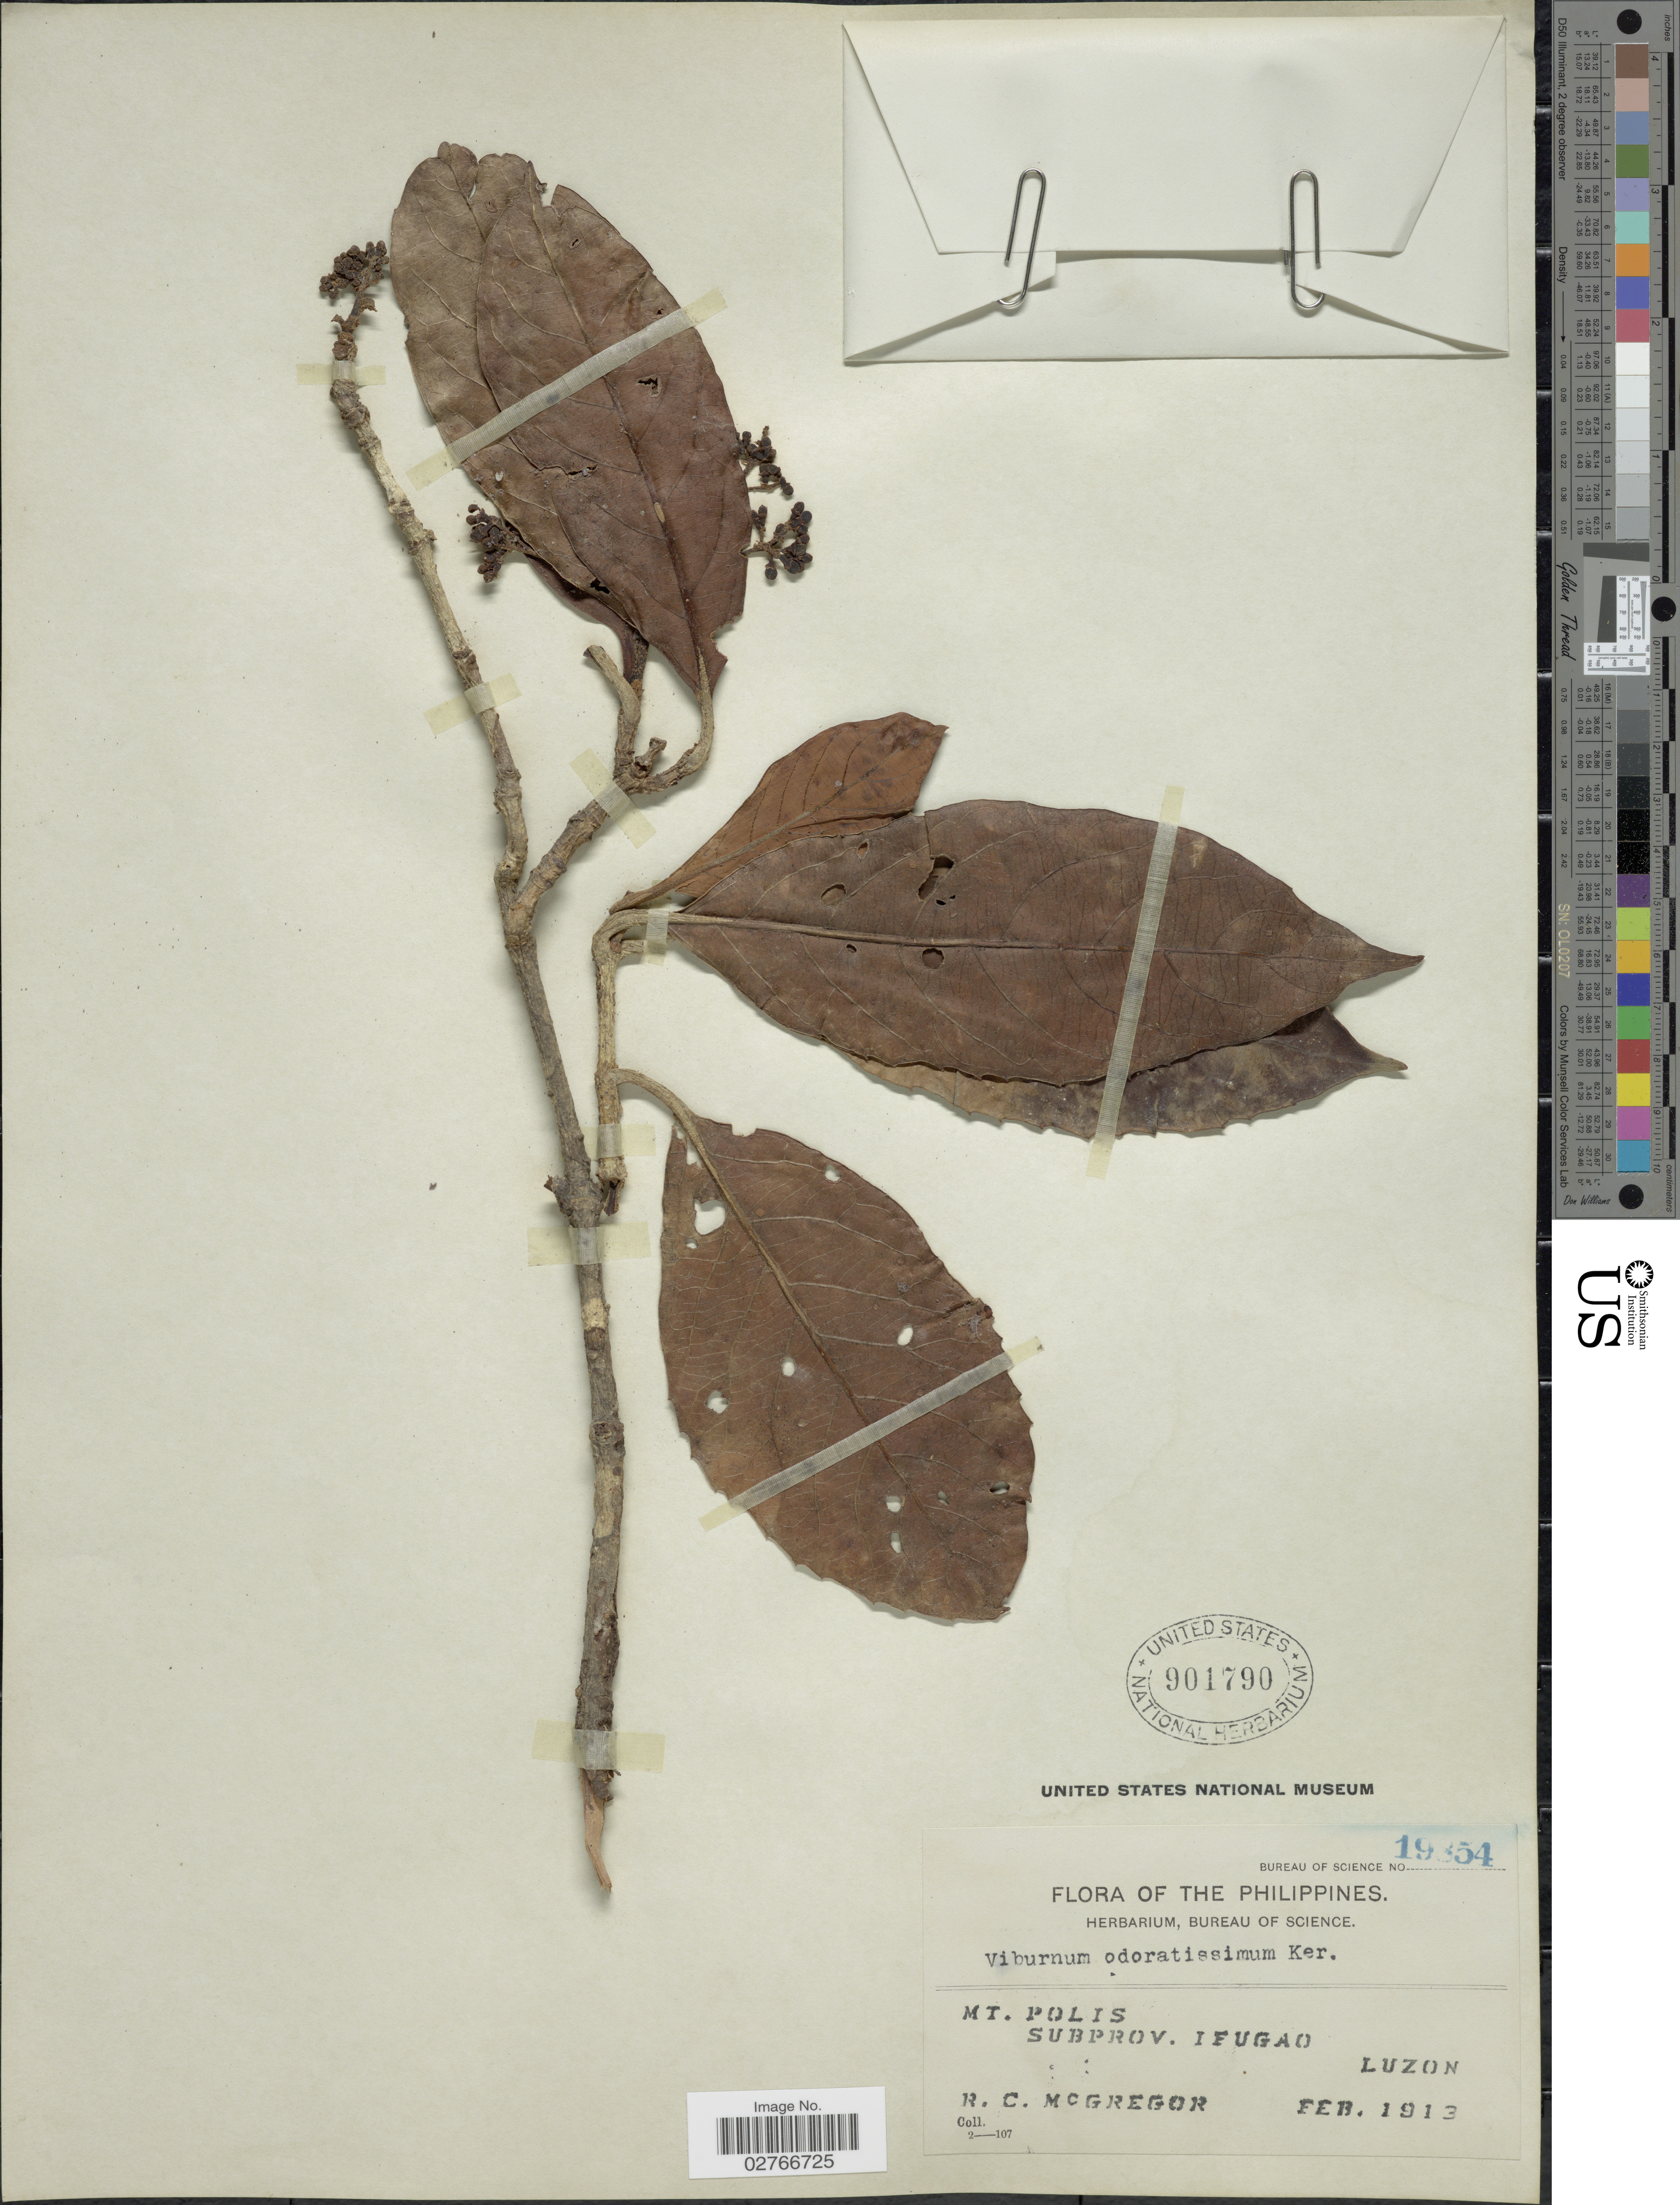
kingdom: Plantae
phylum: Tracheophyta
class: Magnoliopsida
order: Dipsacales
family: Viburnaceae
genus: Viburnum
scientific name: Viburnum odoratissimum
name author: Ker Gawl.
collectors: R. C. McGregor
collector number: Bureau of Science19854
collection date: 1913-02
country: Philippines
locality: Mt. Polis, Subprov. Ifugao, Luzon.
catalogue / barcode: US 901790